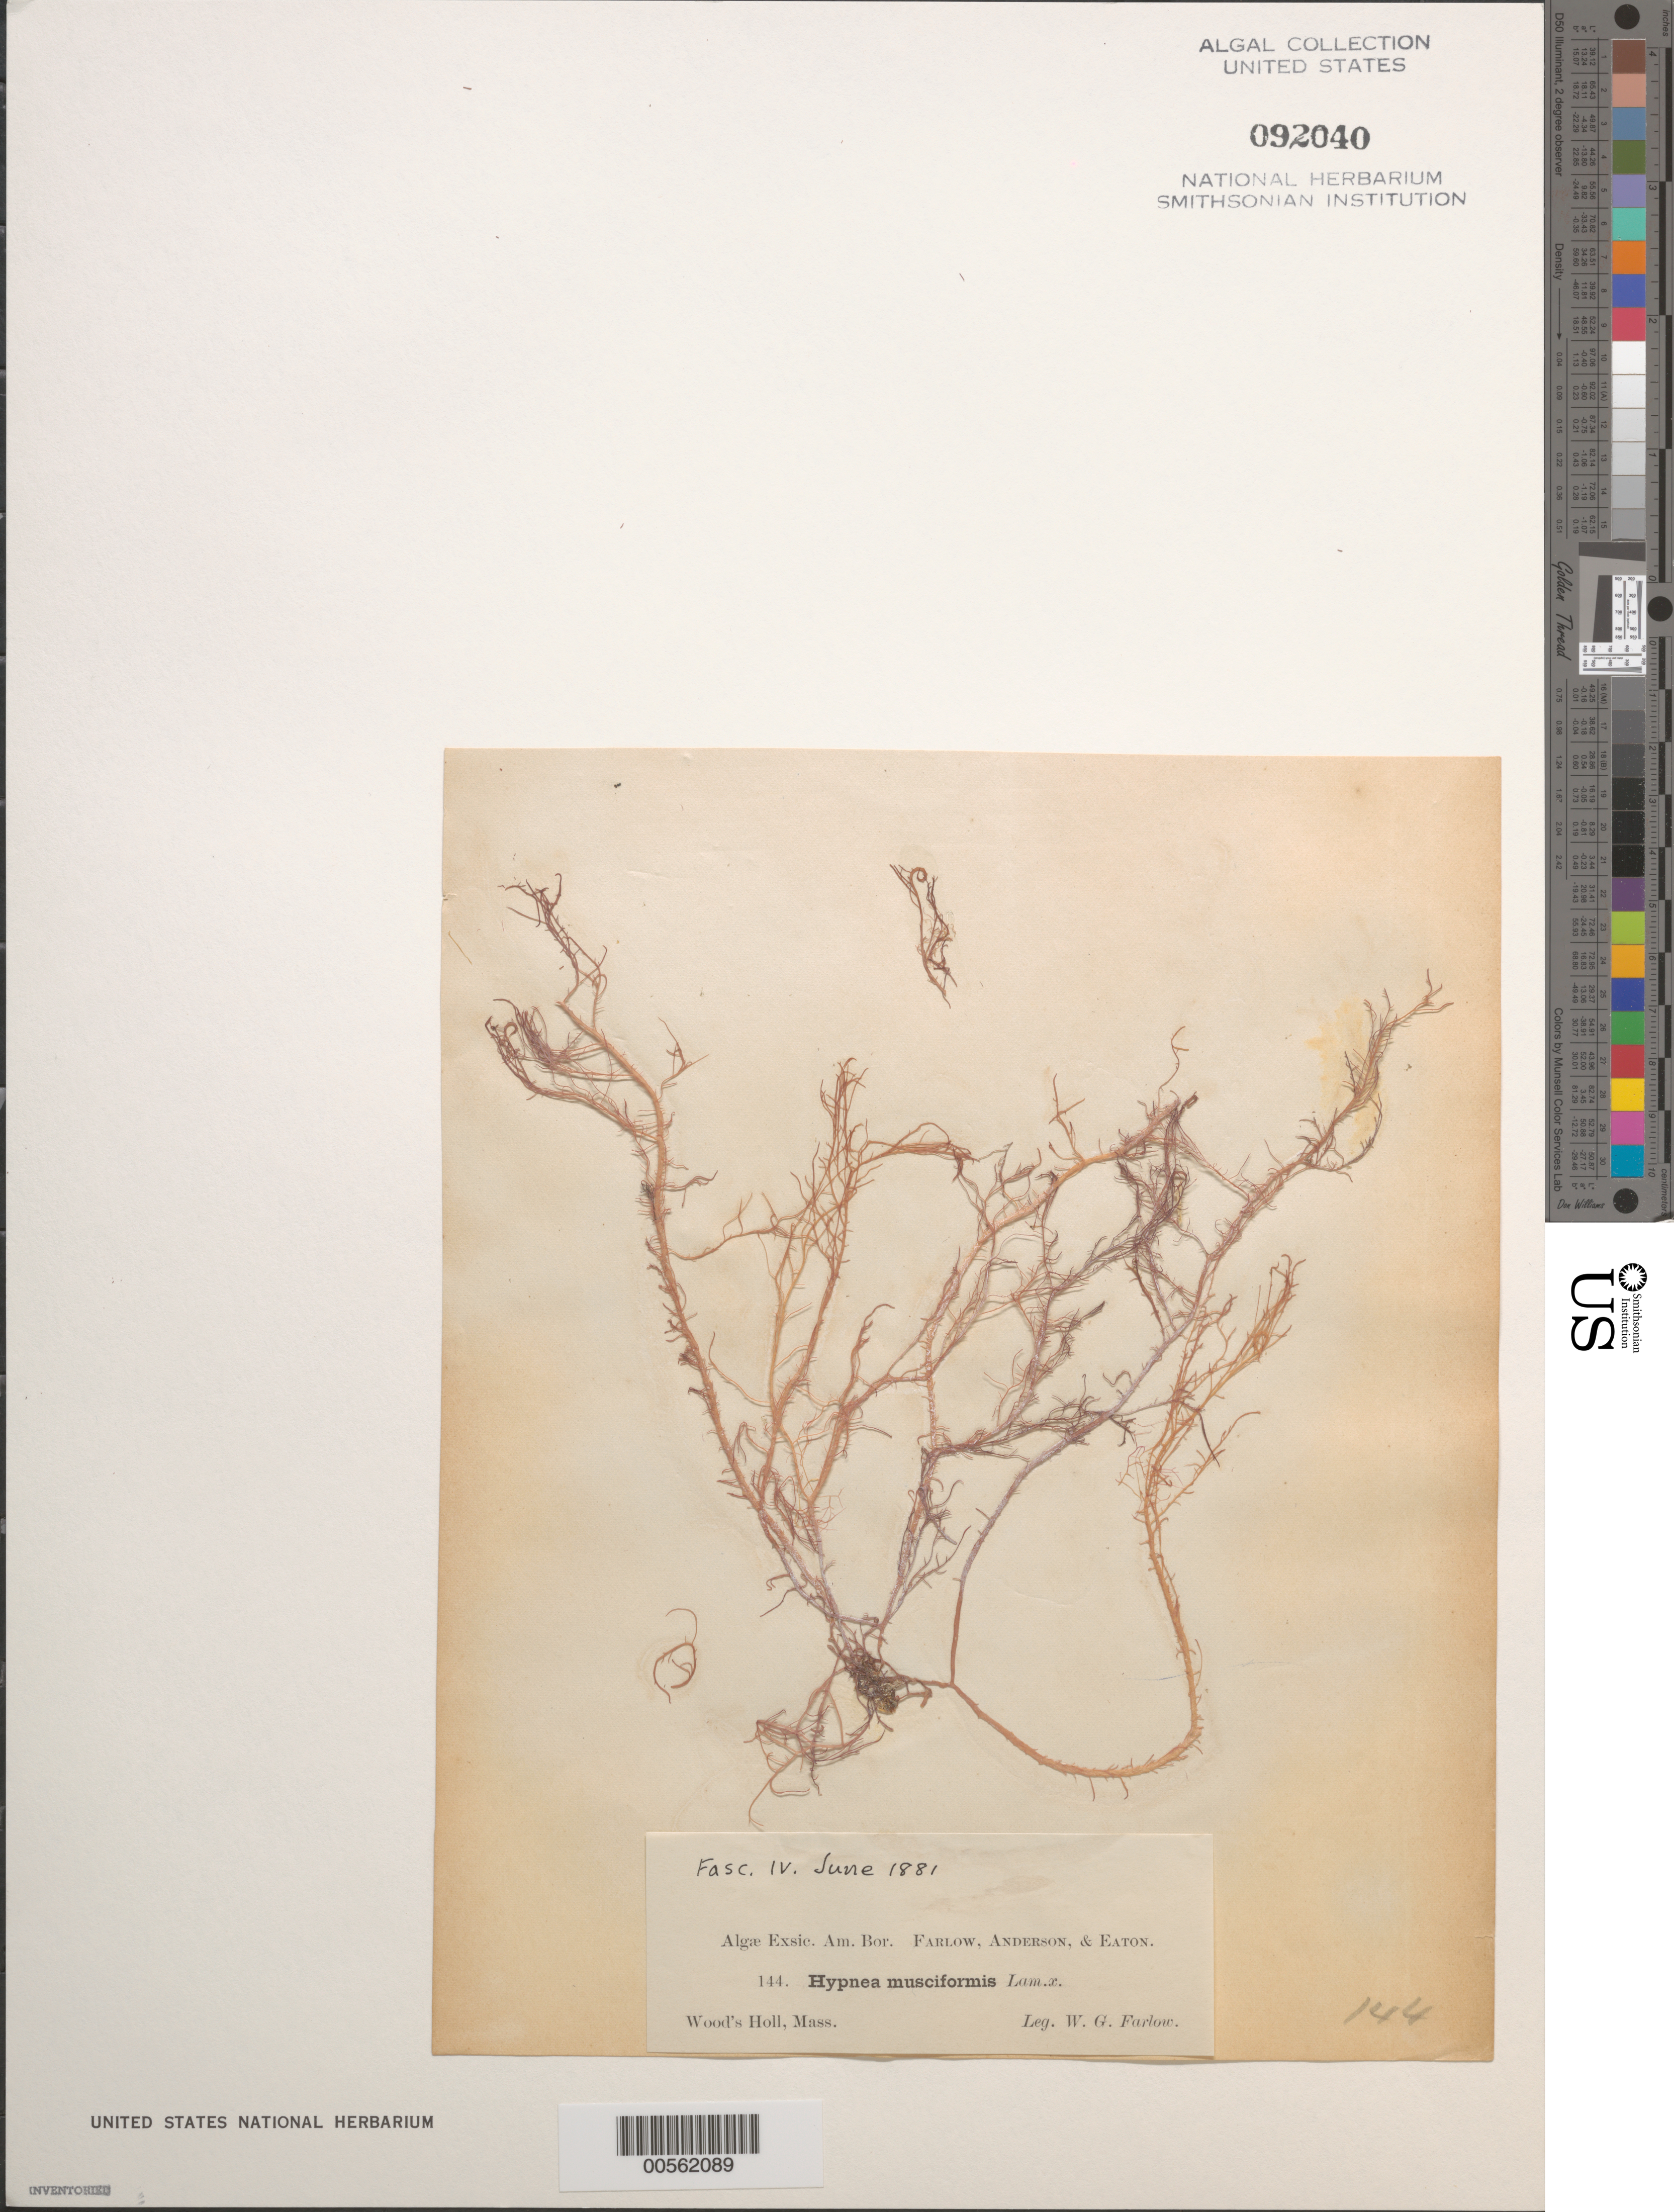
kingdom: Plantae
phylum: Rhodophyta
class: Florideophyceae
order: Gigartinales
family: Cystocloniaceae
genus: Hypnea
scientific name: Hypnea musciformis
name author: (Wulfen) J.V.Lamouroux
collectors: W. G. Farlow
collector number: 144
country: United States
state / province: Massachusetts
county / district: Barnstable County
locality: Woods Hole (Woods Holl)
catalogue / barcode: US 92040